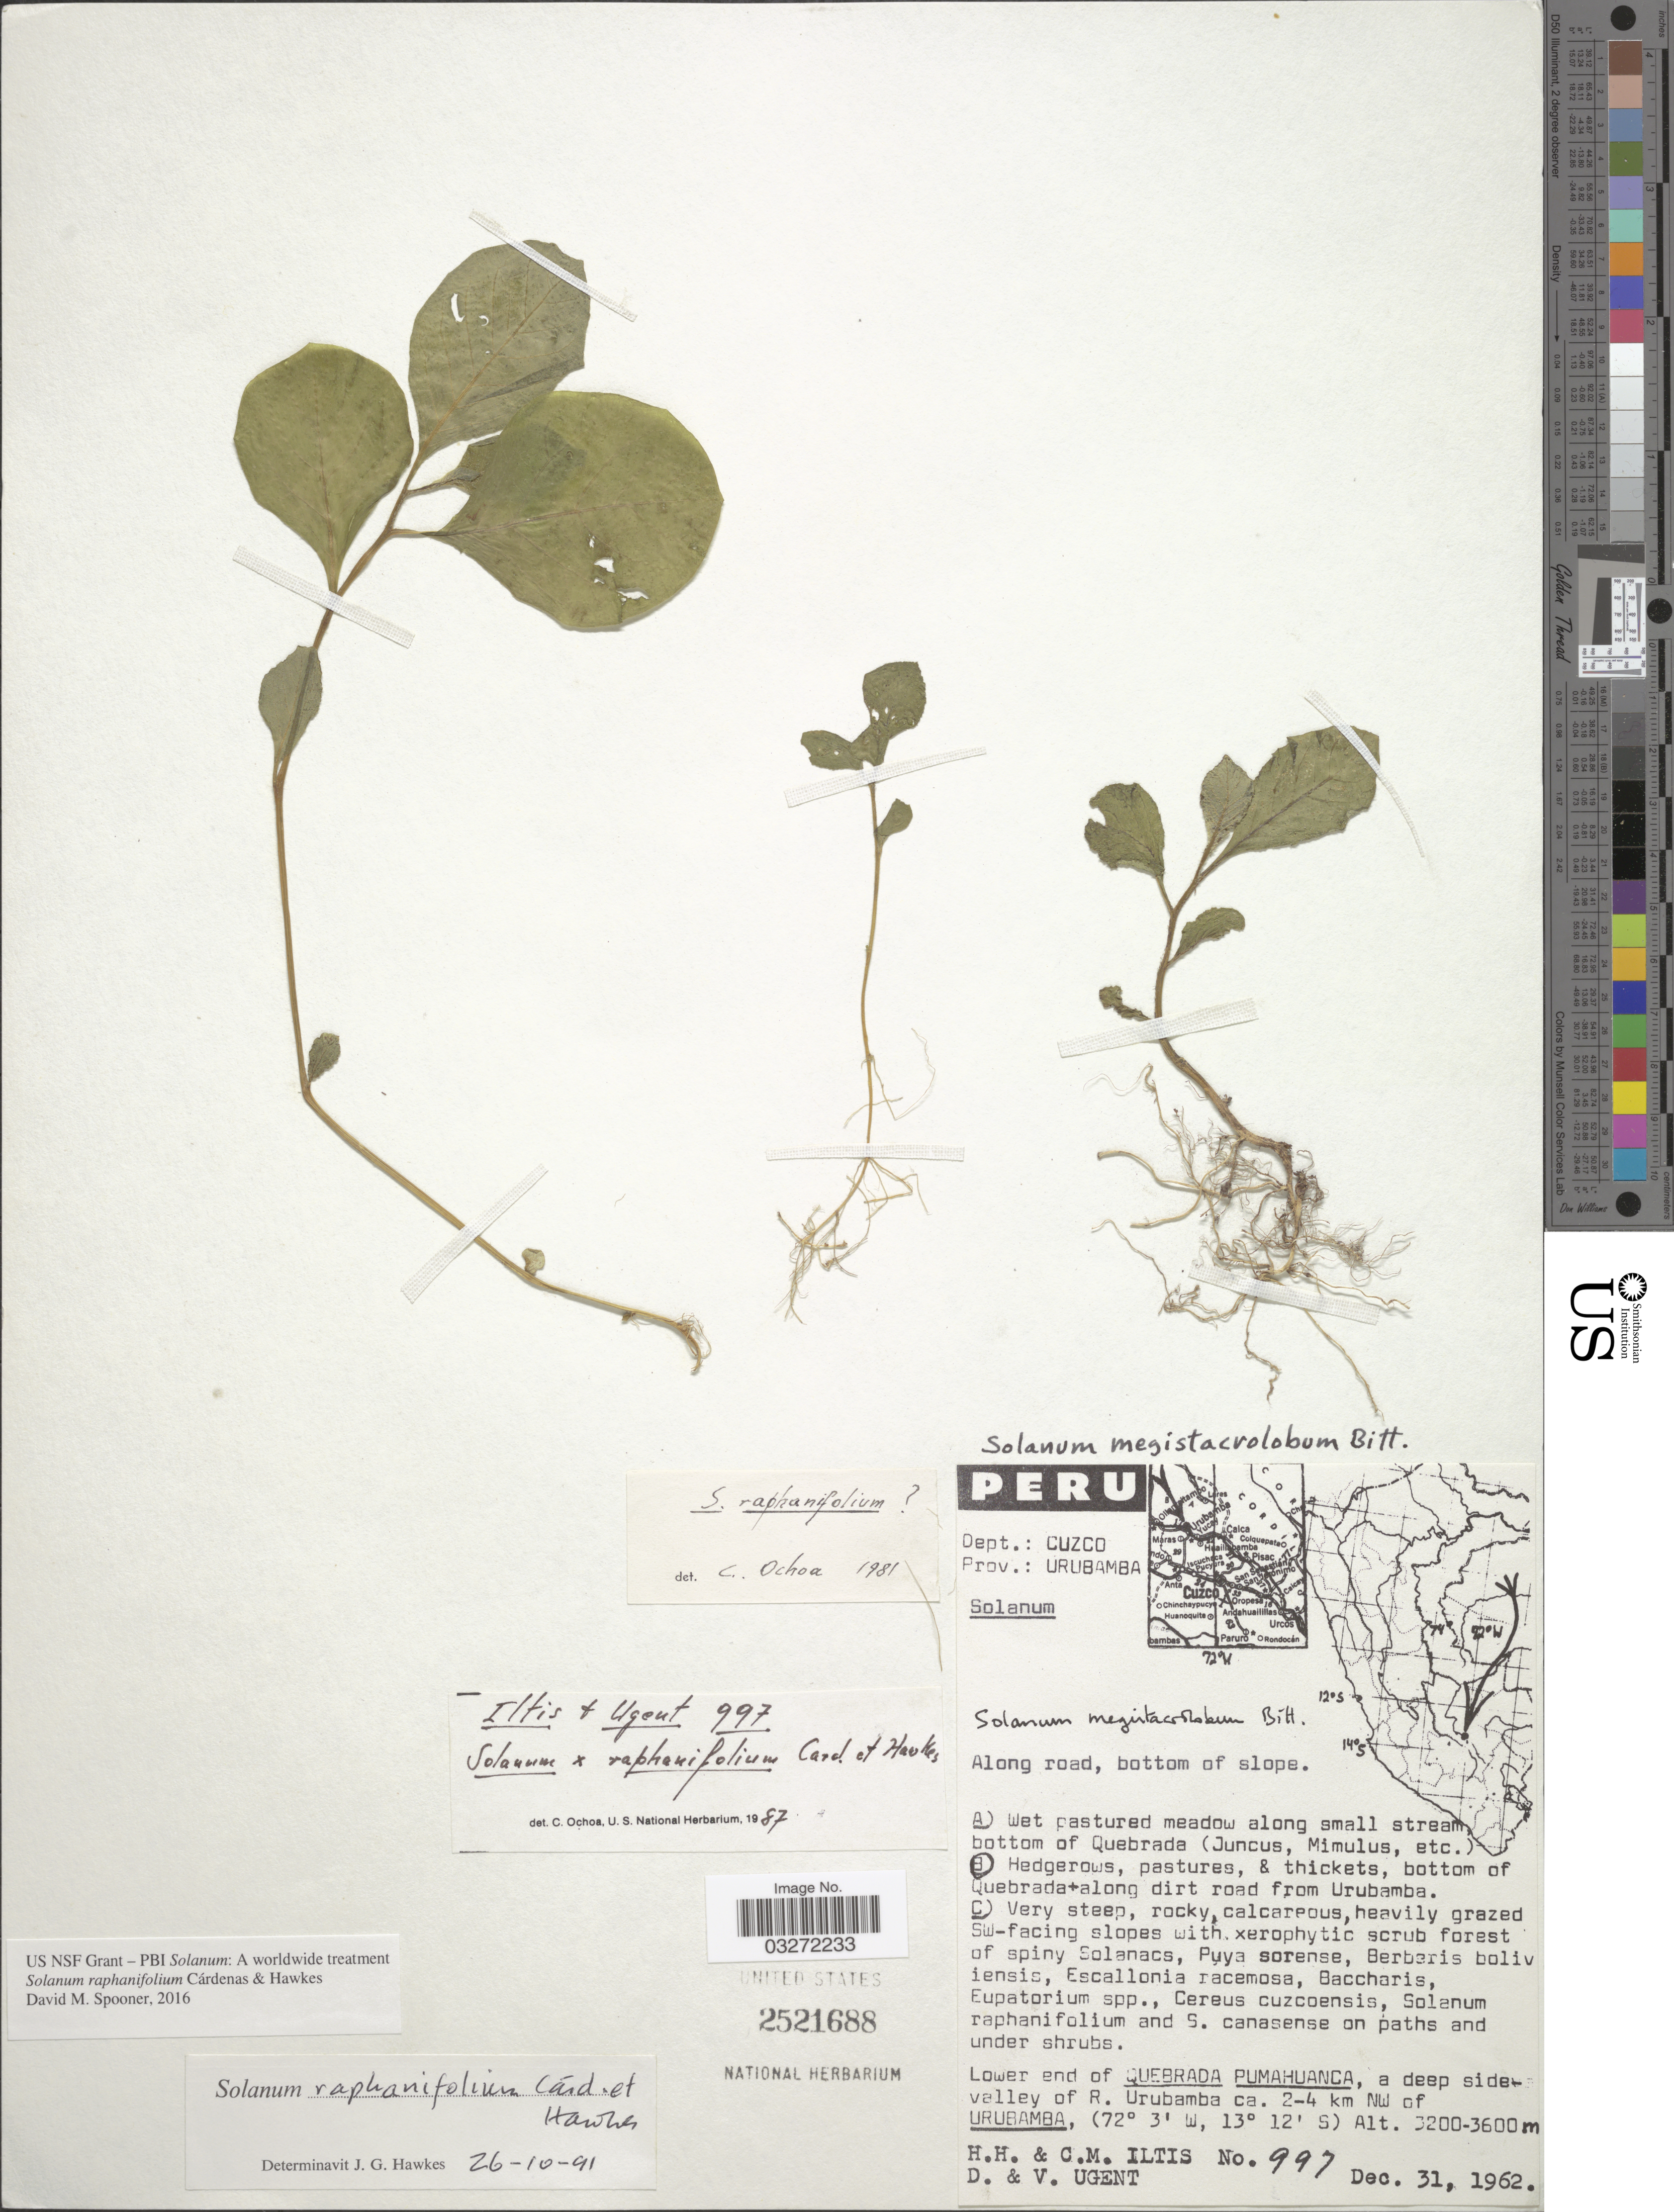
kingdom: Plantae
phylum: Tracheophyta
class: Magnoliopsida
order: Solanales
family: Solanaceae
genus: Solanum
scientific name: Solanum raphanifolium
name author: Cárdenas & Hawkes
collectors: H. H. Iltis, C. M Iltis, D. Ugent & V. Ugent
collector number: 997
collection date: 1962-12-31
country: Peru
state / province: Cusco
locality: Dept.: Cuzco. Prov.: Urubamba. Along road, bottom of slope. Quebrada+along dirt road from Urubamba. Lower end of Quebrada Pumahuanca, a deep side-valley of R. Urubamba ca. 2-4 km NW of Urubamba.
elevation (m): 3200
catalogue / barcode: US 2521688